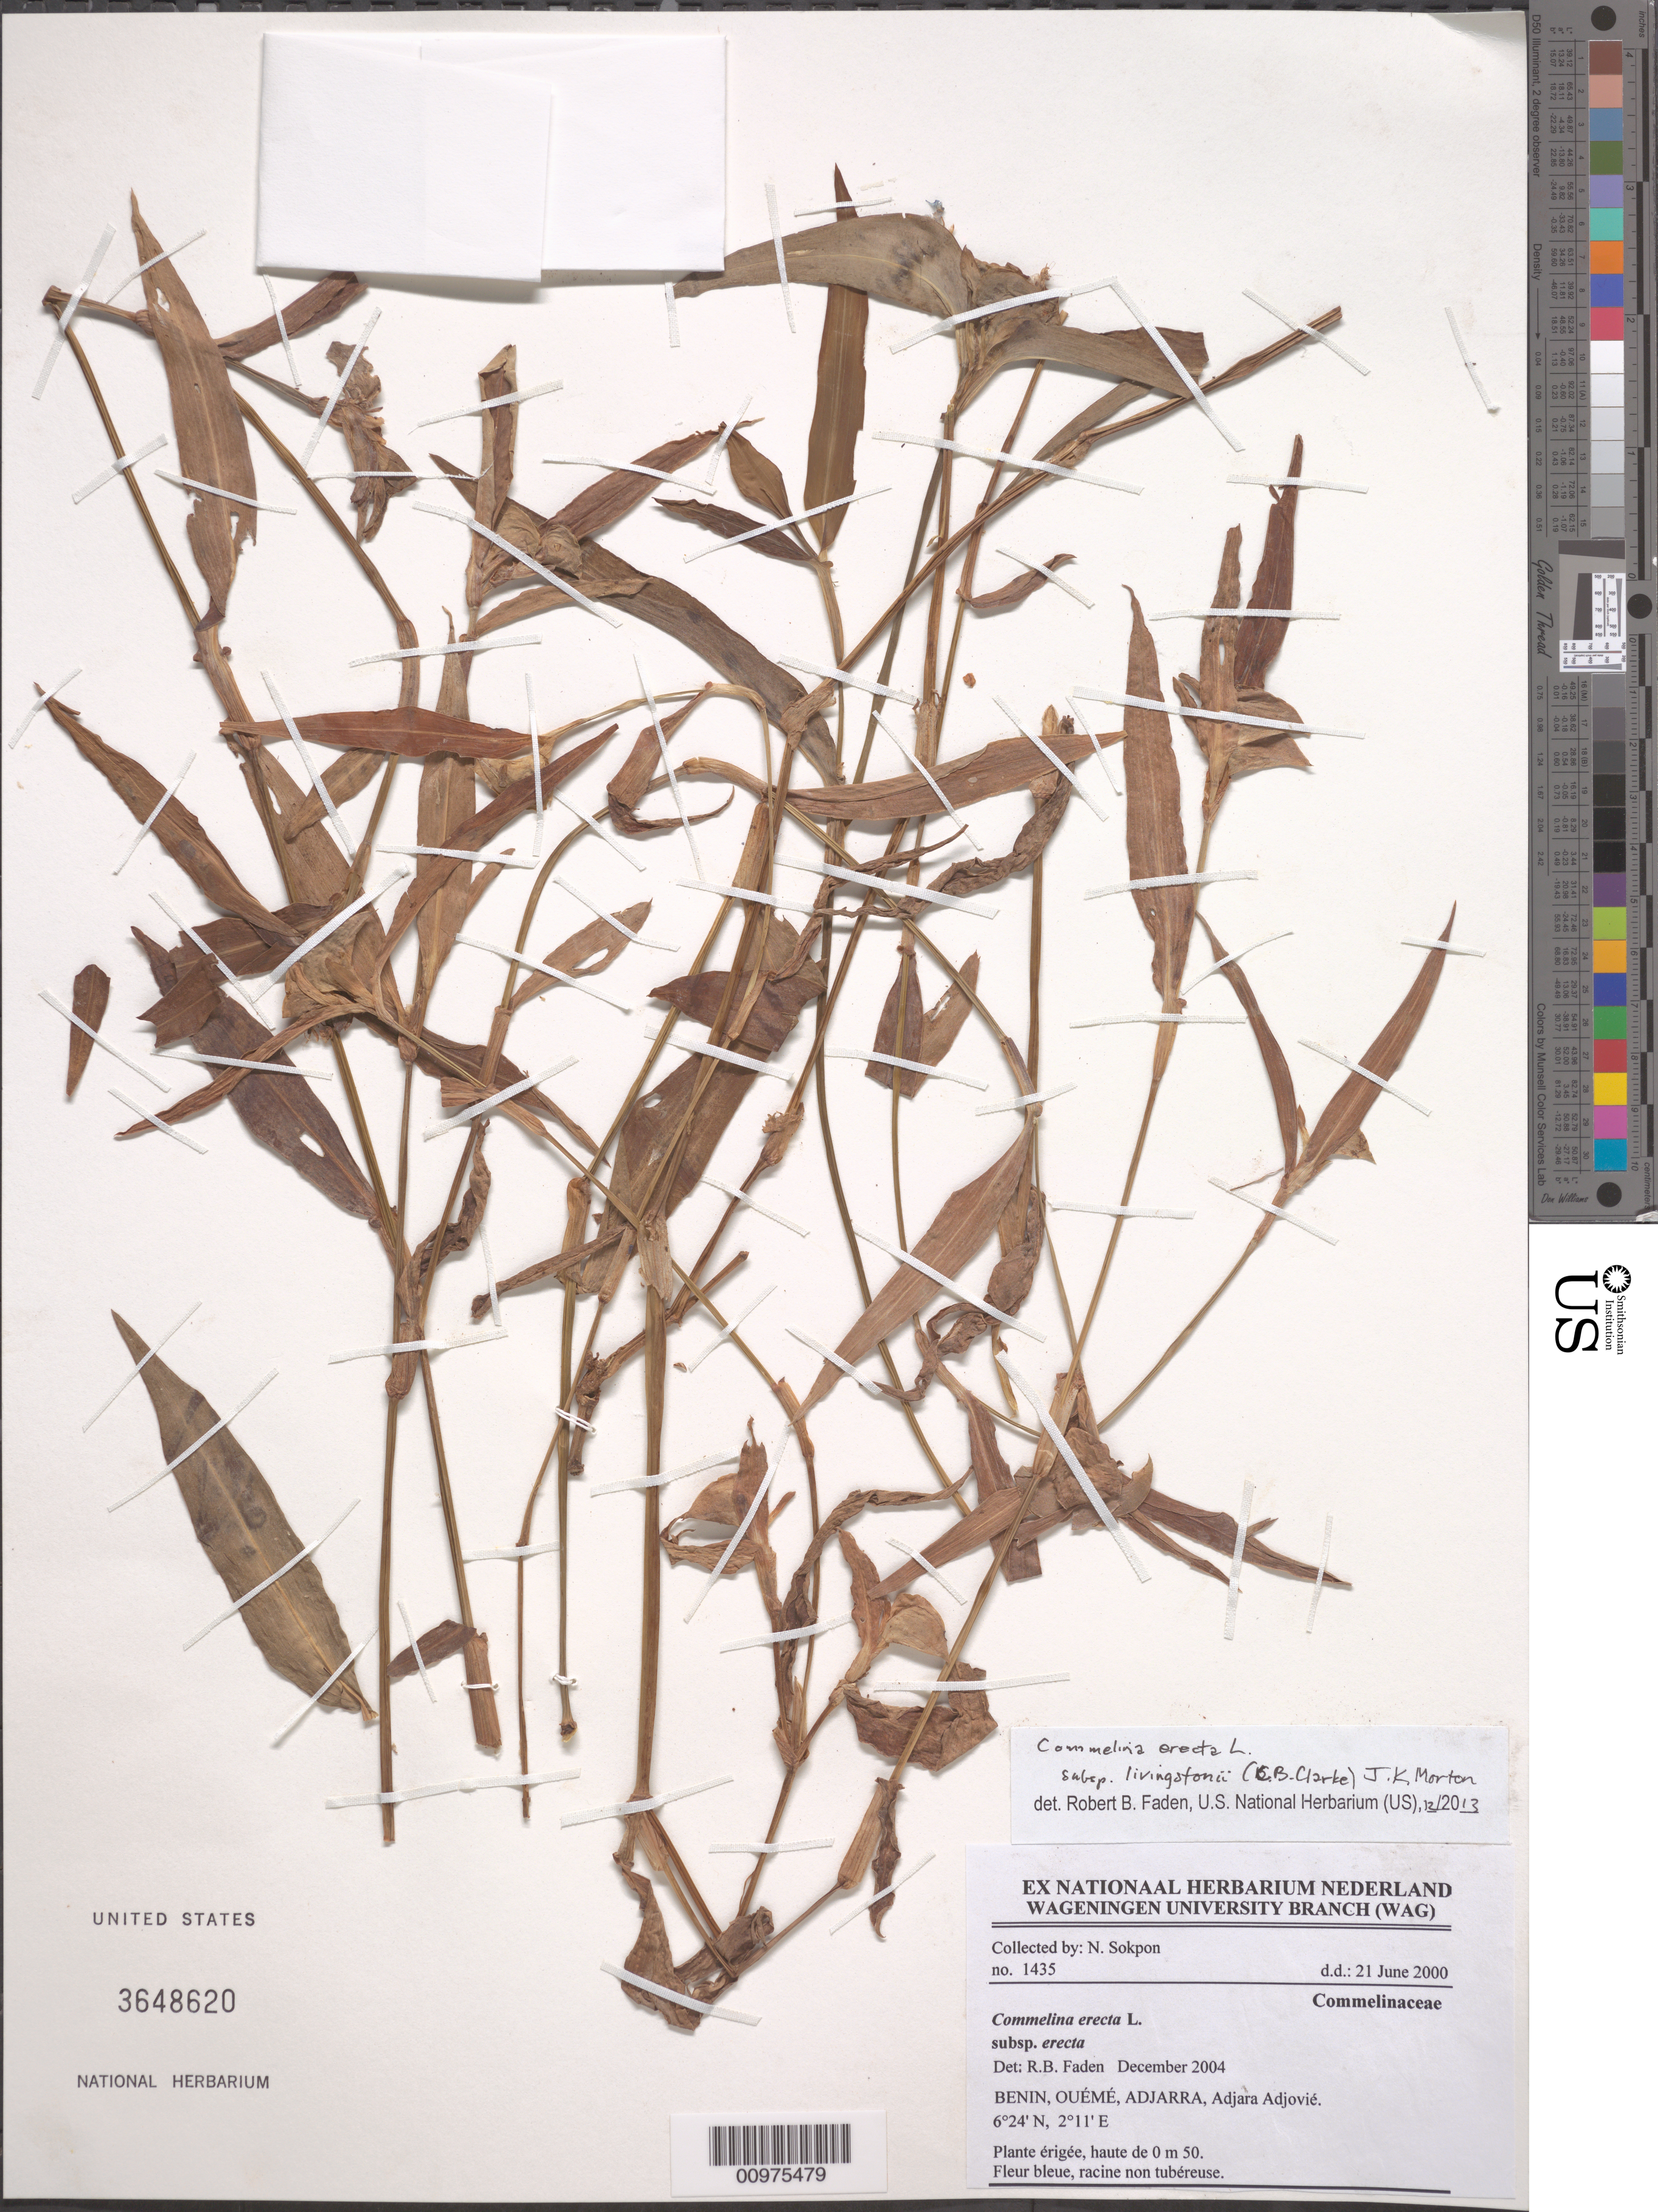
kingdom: Plantae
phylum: Tracheophyta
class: Liliopsida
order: Commelinales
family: Commelinaceae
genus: Commelina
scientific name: Commelina erecta subsp. livingstonii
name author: (C.B. Clarke) J.K. Morton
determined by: Faden, Robert B., (US), Smithsonian Institution - National Museum of Natural History (UNITED STATES)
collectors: N. Sokpon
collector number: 1435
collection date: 2000-06-21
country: Benin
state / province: Oueme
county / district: Adjarra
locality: Adjara Adjovié.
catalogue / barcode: US 3648620